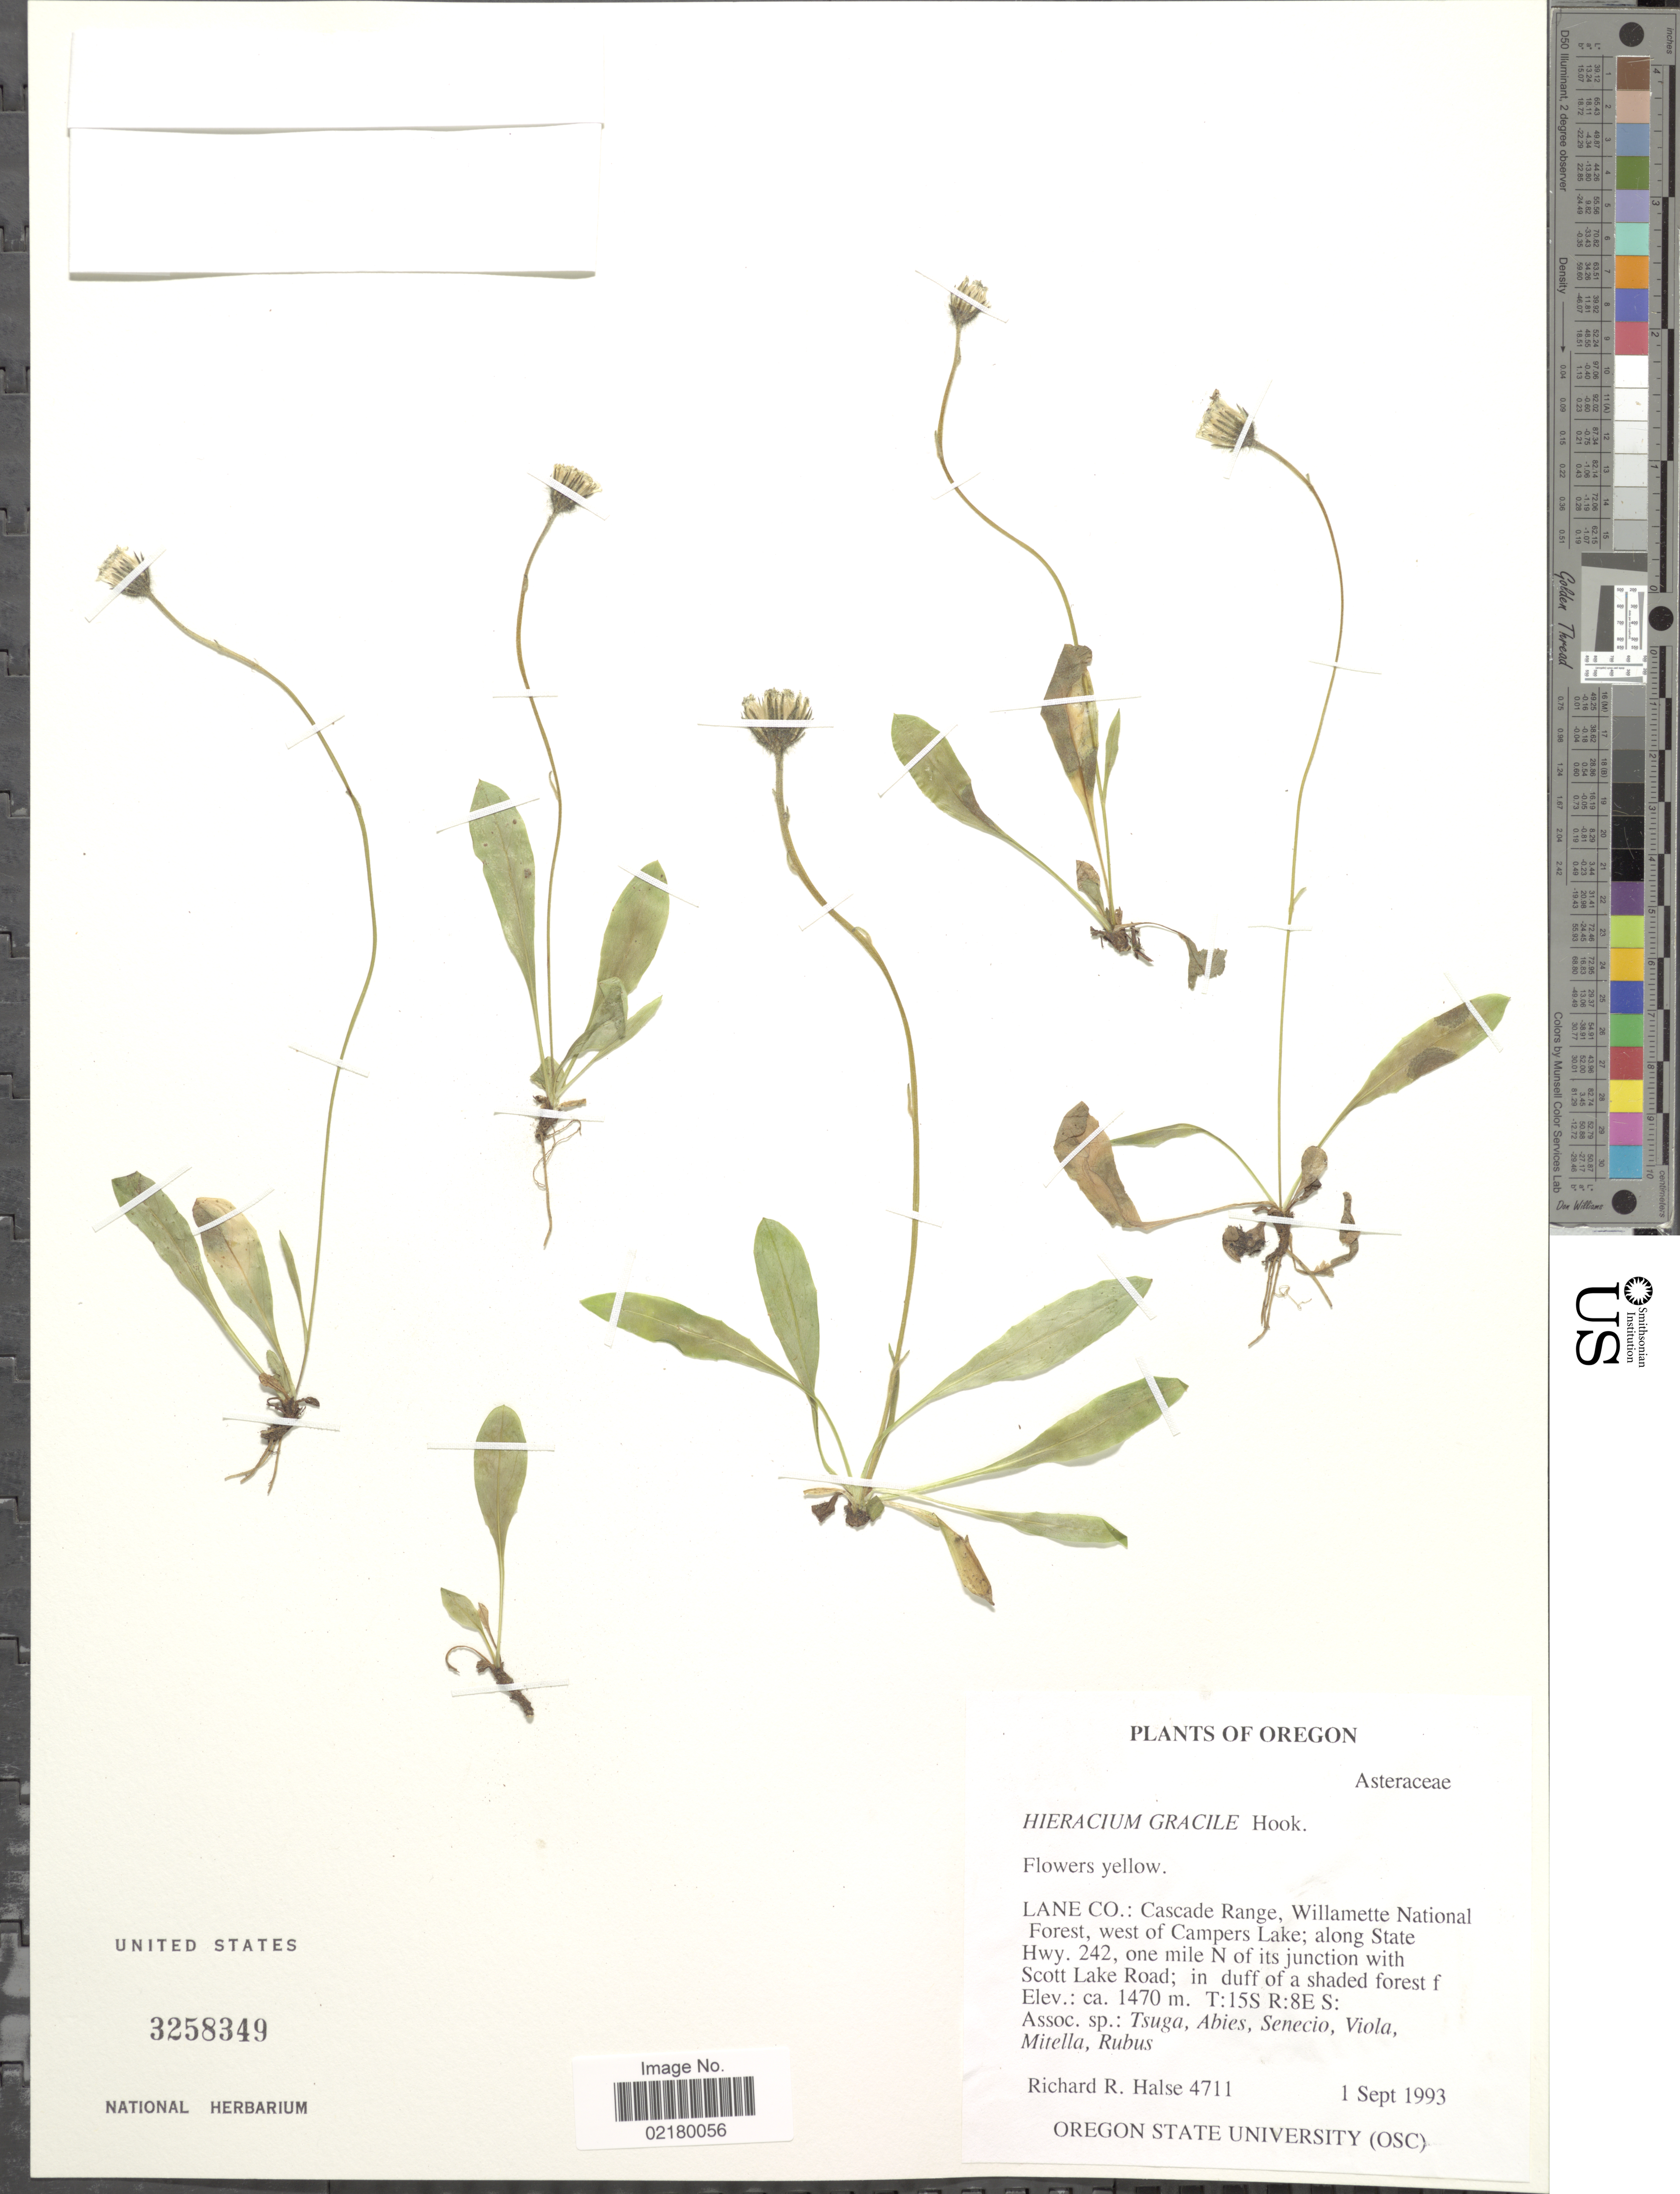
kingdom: Plantae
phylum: Tracheophyta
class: Magnoliopsida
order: Asterales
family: Asteraceae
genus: Hieracium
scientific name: Hieracium triste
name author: Willd. ex Spreng.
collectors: R. Halse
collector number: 4711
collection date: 2003-09-01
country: United States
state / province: Oregon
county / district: Lane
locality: Lane Co: Cascade Range, Willamette National Forest, west of Campers Lake, along State Hwy. 242, one mile N of its junction with Scott Lake Road; in duff of a shaded forest f T:15S R:8E S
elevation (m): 1470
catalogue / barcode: US 3258349